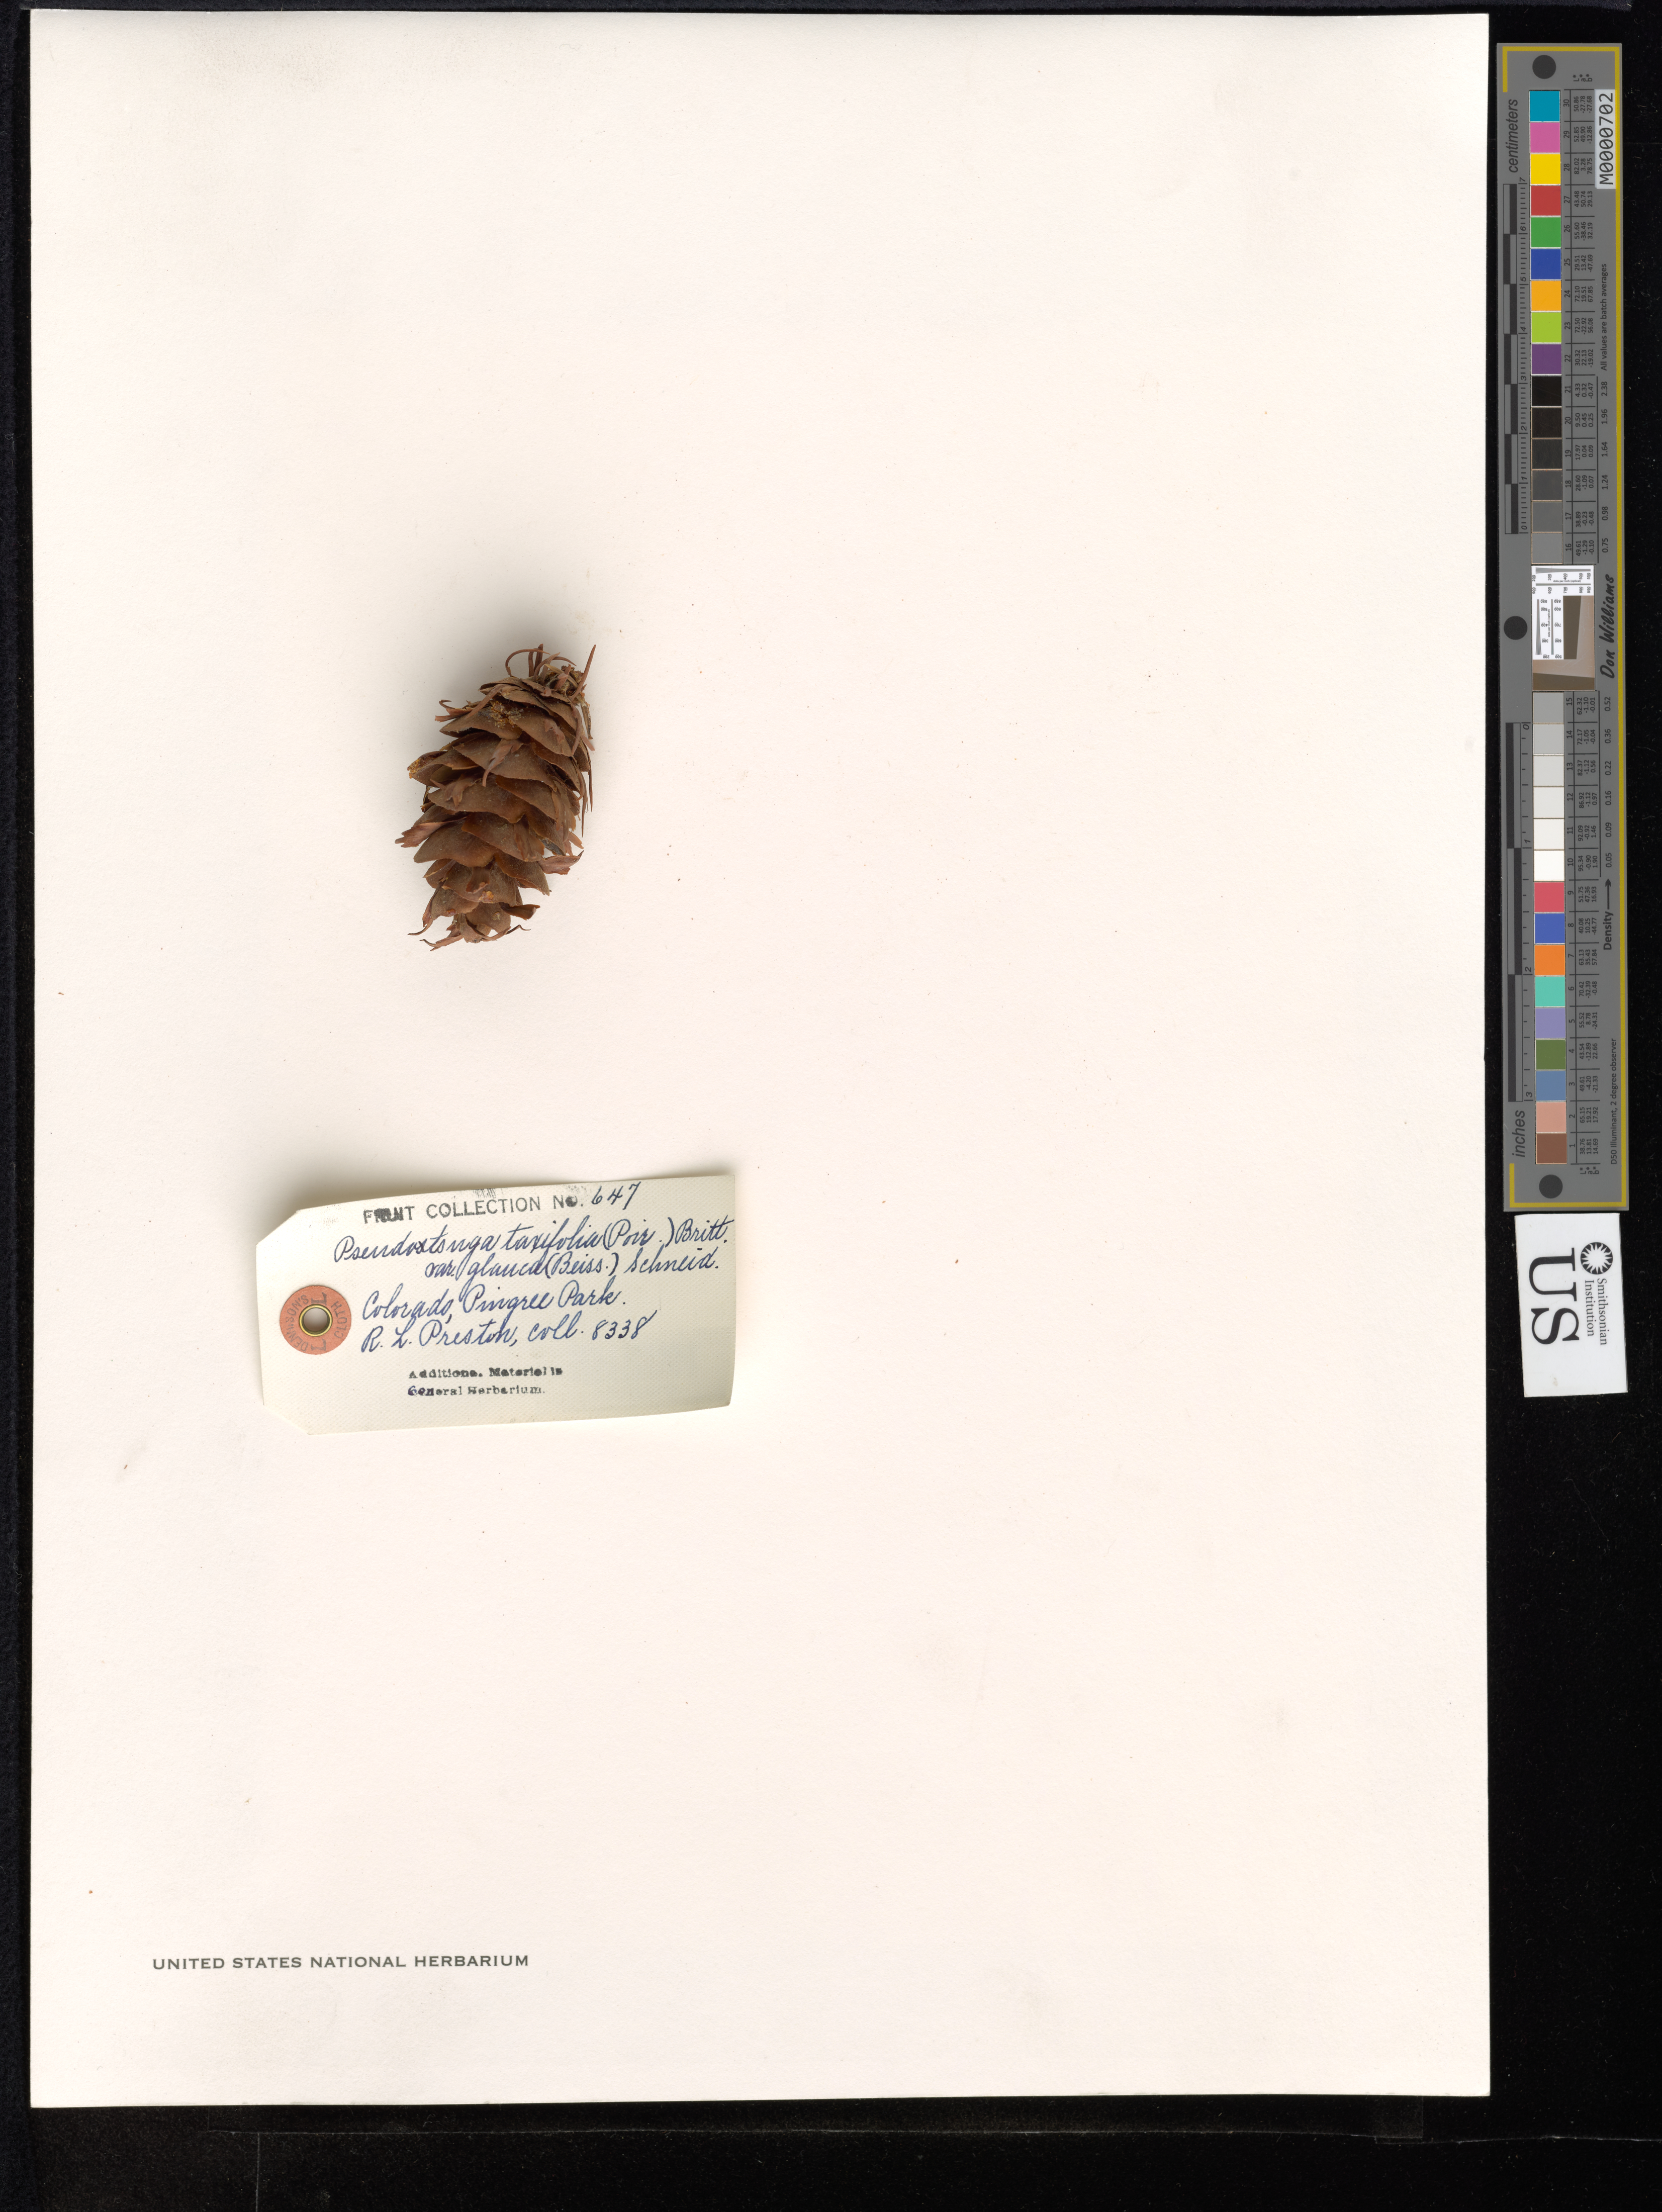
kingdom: Plantae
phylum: Tracheophyta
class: Pinopsida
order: Pinales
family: Pinaceae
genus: Pseudotsuga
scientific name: Pseudotsuga taxifolia var. glauca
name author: Sudw.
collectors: R. J. Preston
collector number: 8338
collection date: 1937-06-30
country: United States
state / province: Colorado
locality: Pingree Park, Colo.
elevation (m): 2774